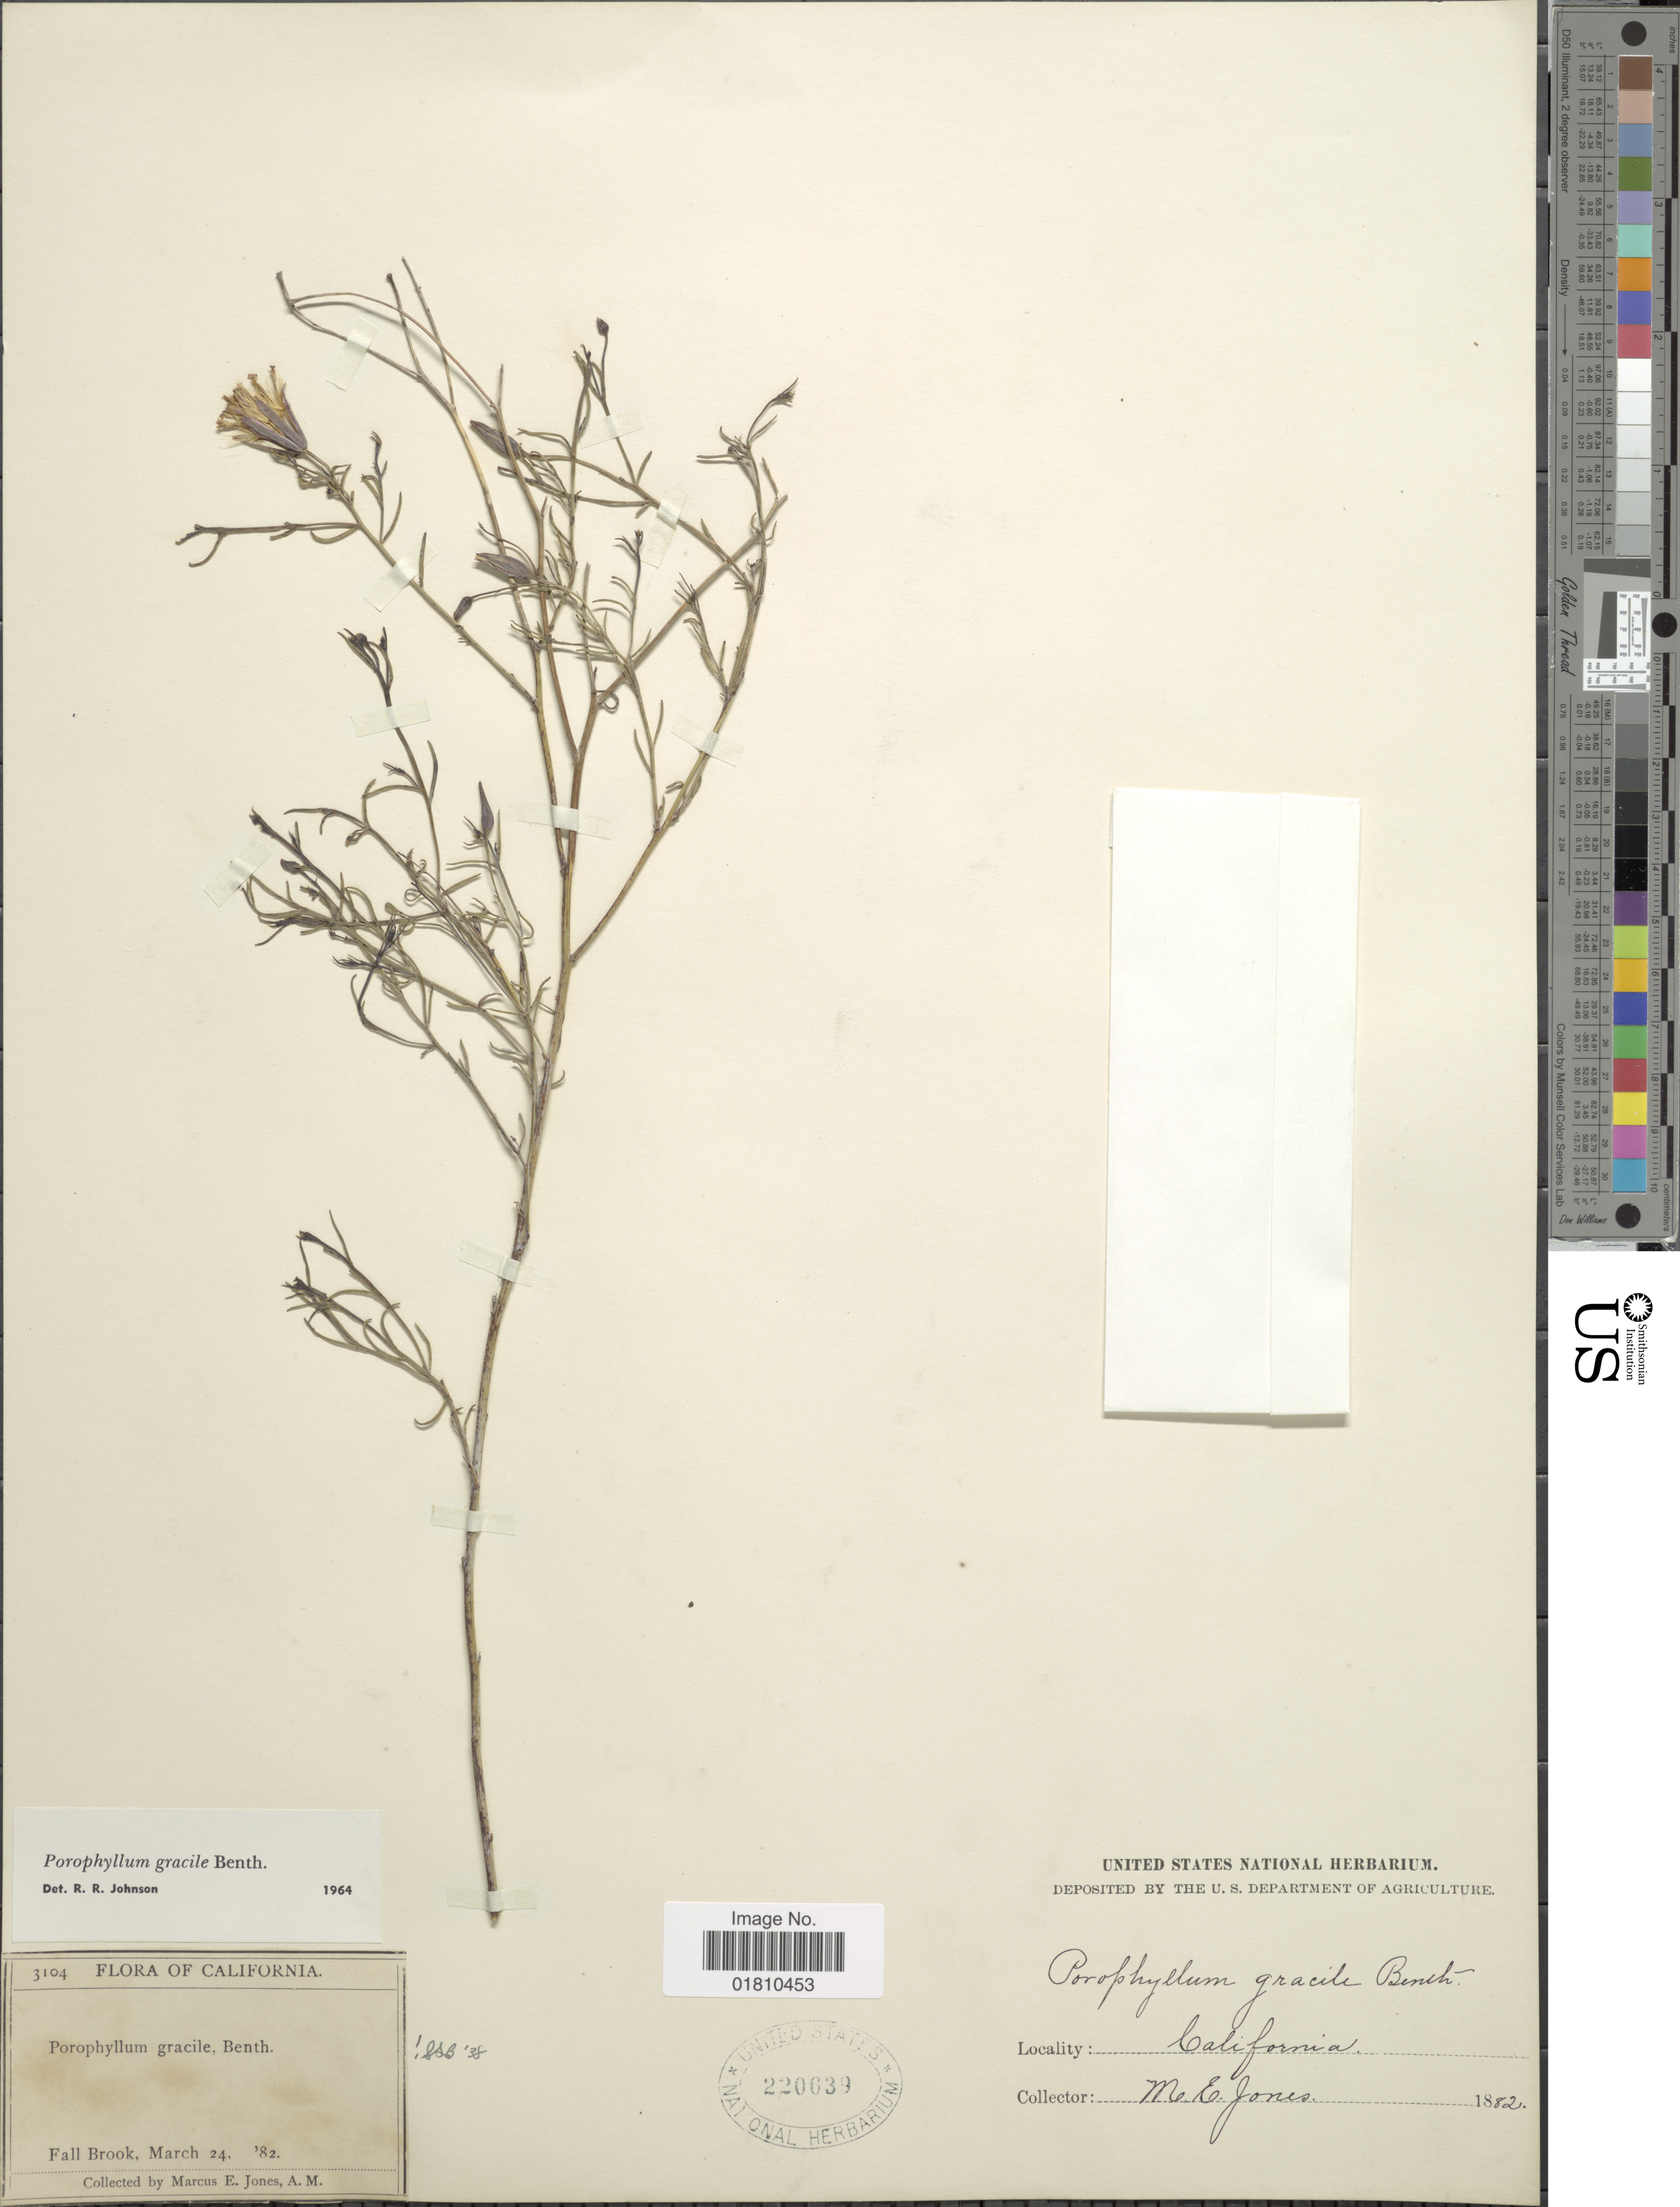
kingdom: Plantae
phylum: Tracheophyta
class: Magnoliopsida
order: Asterales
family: Asteraceae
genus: Porophyllum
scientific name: Porophyllum gracile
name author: Benth.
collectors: M. E. Jones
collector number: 3104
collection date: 1882-03-24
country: United States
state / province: California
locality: Fall Brook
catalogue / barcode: US 220639